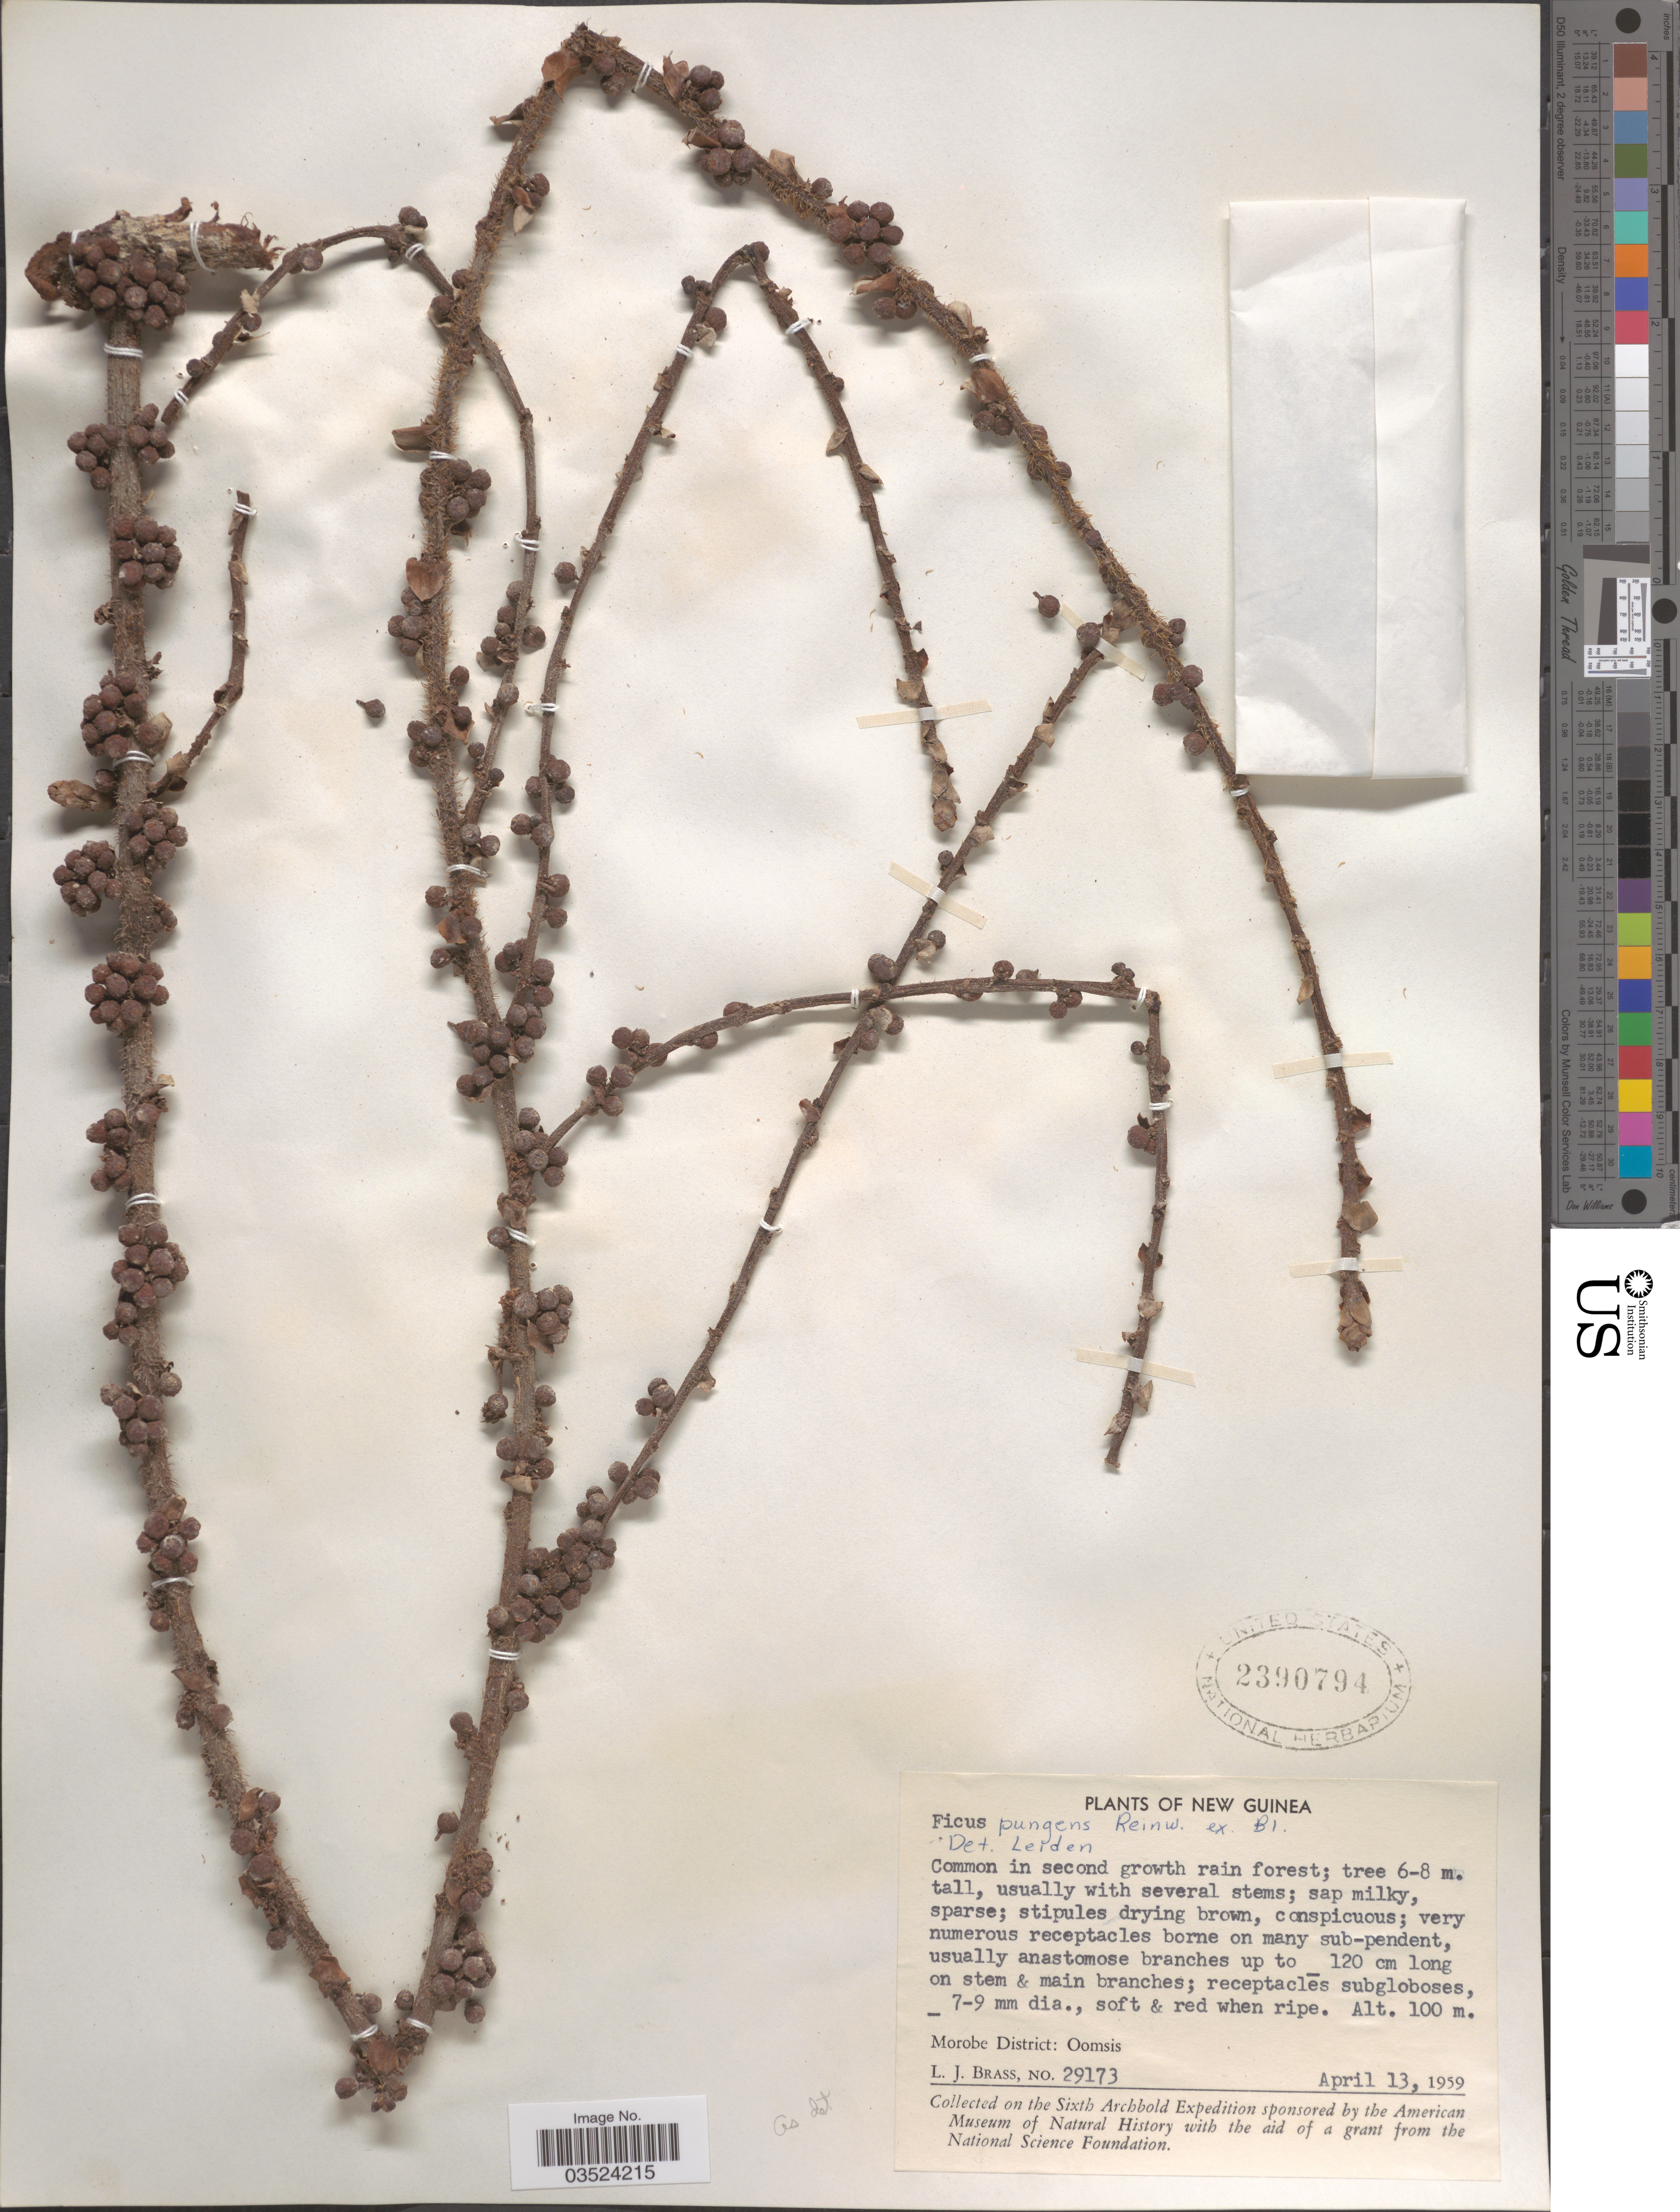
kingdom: Plantae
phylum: Tracheophyta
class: Magnoliopsida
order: Rosales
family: Moraceae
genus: Ficus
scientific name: Ficus pungens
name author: Reinw. ex Blume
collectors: L. J. Brass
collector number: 29173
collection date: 1959-04-13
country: Papua New Guinea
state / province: Morobe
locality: New Guinea. Morobe District: Oomsis.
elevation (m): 100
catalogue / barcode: US 2390794